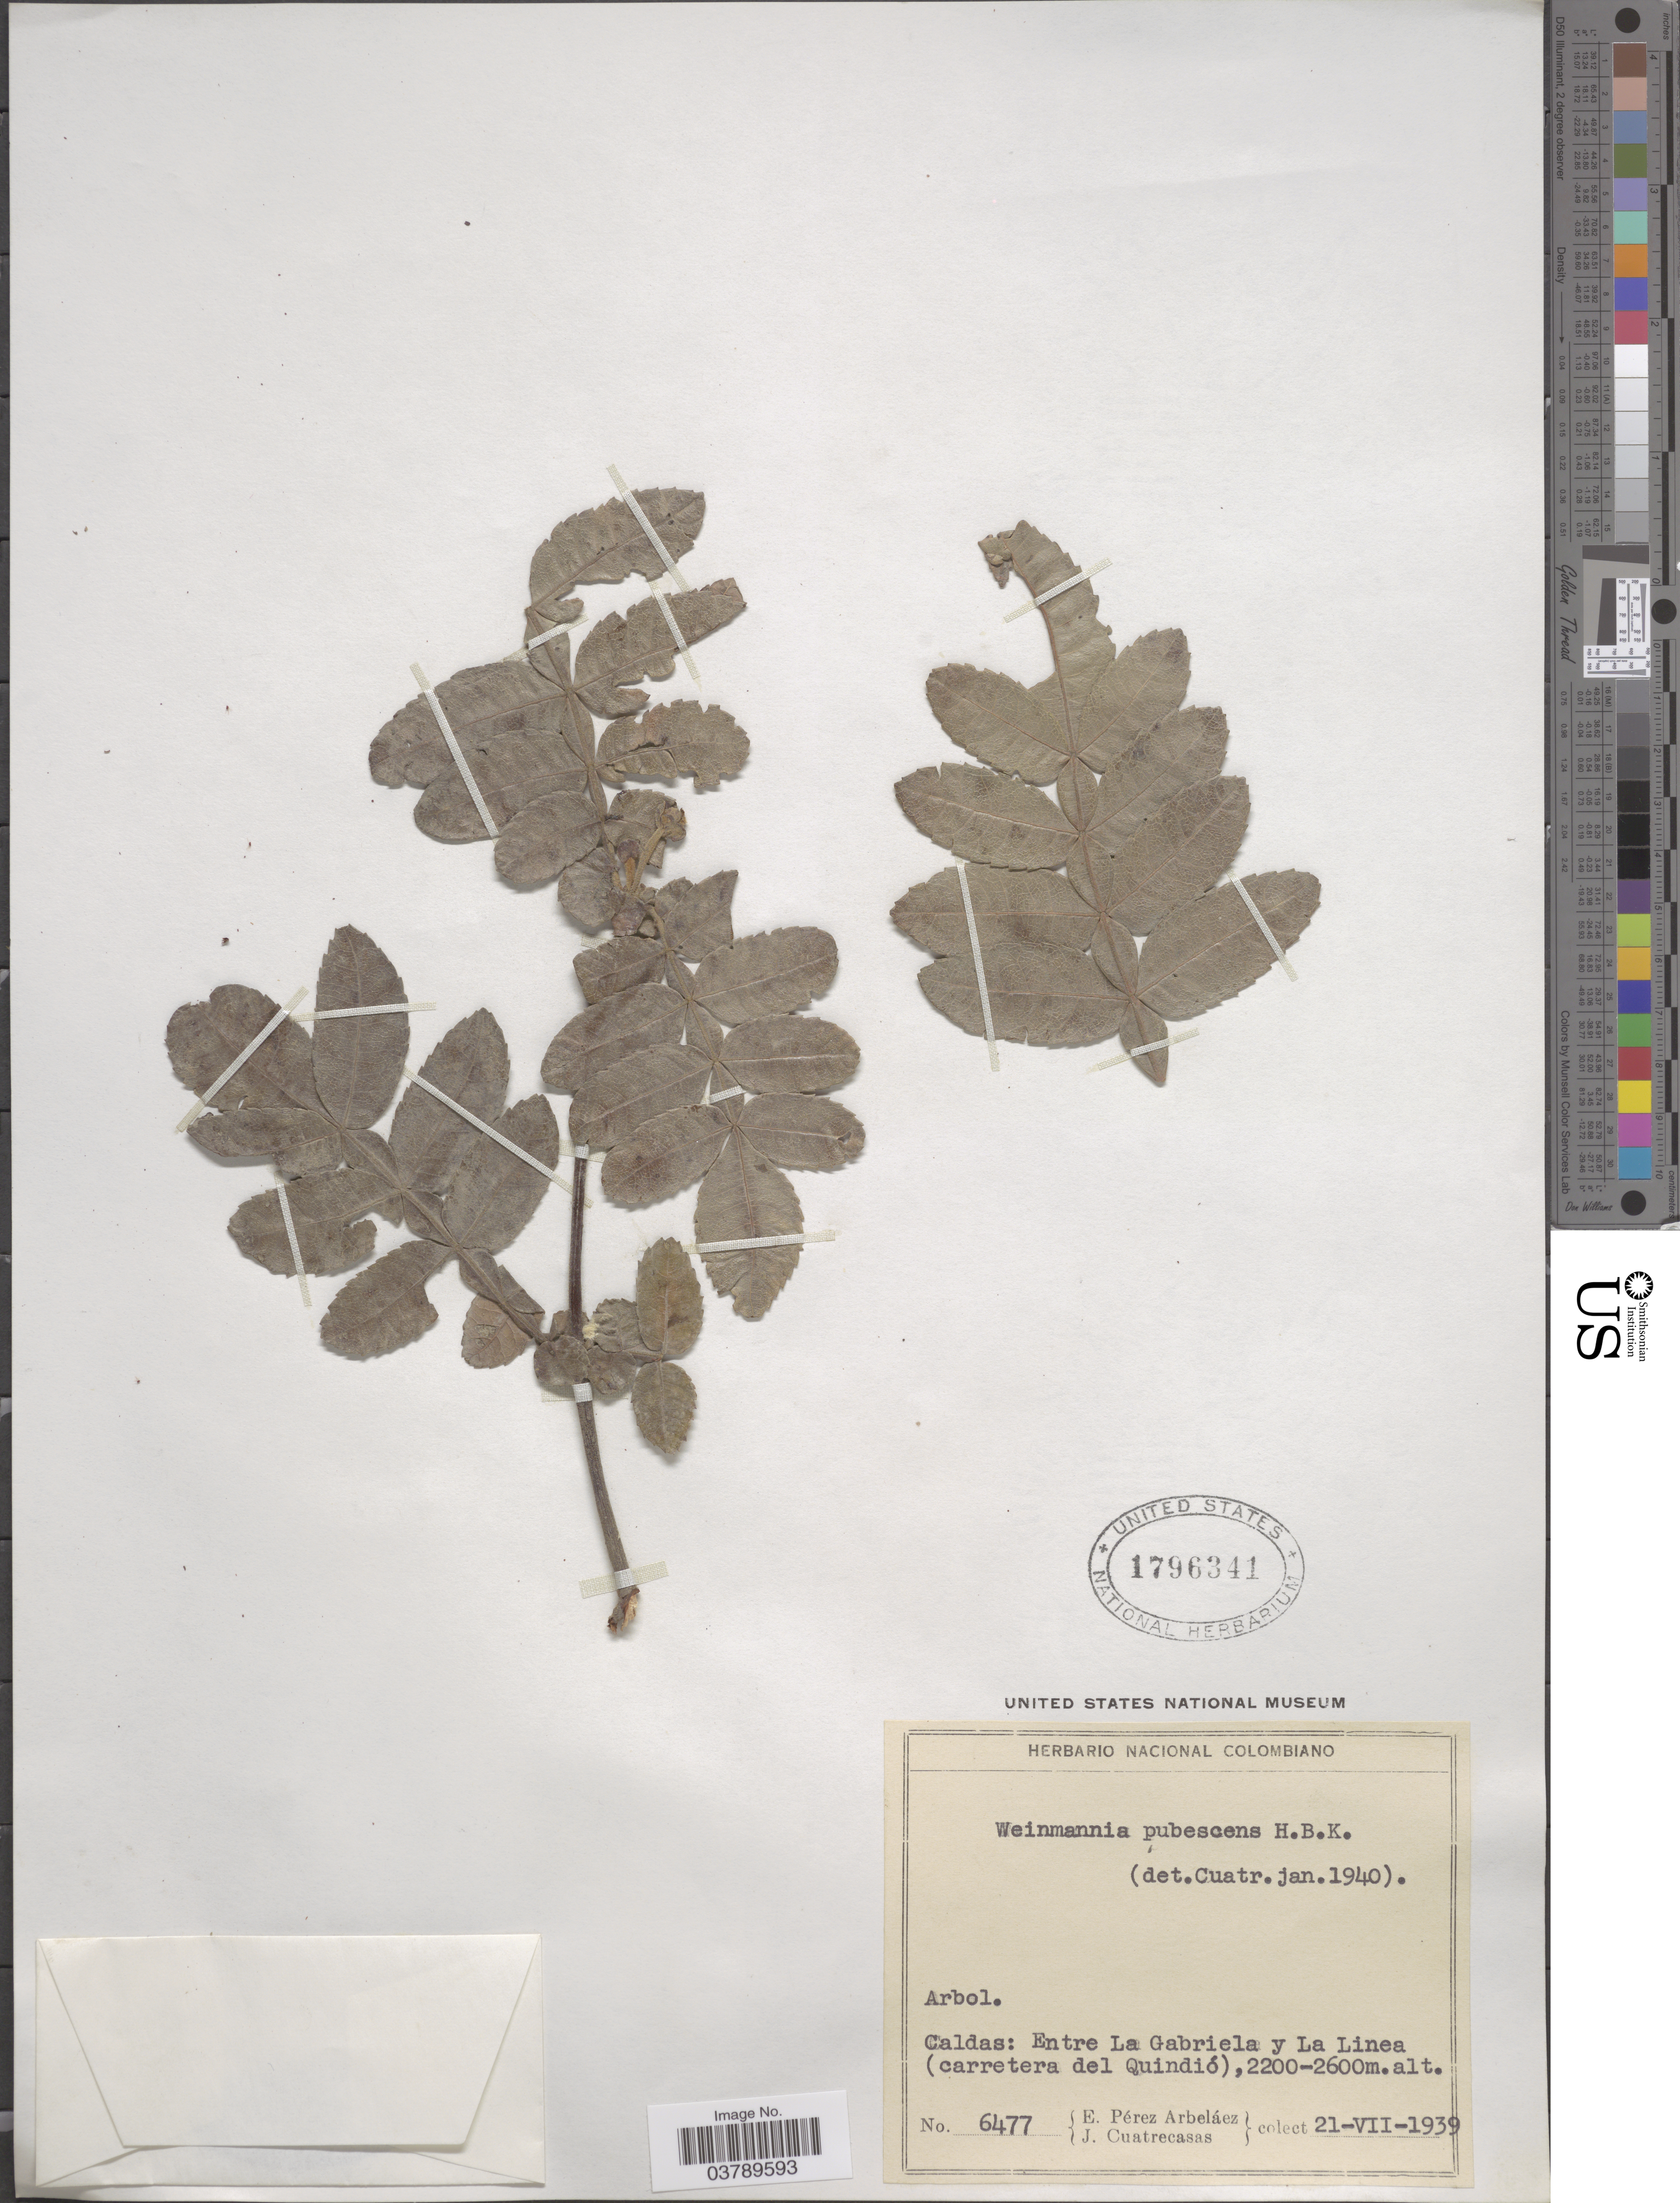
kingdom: Plantae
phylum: Tracheophyta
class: Magnoliopsida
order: Oxalidales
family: Cunoniaceae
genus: Weinmannia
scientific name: Weinmannia pubescens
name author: Kunth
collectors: E. Pérez Arbeláez & J. Cuatrecasas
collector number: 6477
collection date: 1939-07-21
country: Colombia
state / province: Caldas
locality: Entre La Gabriela y La Linea (carretera del Quindió).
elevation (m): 2200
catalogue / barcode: US 1796341